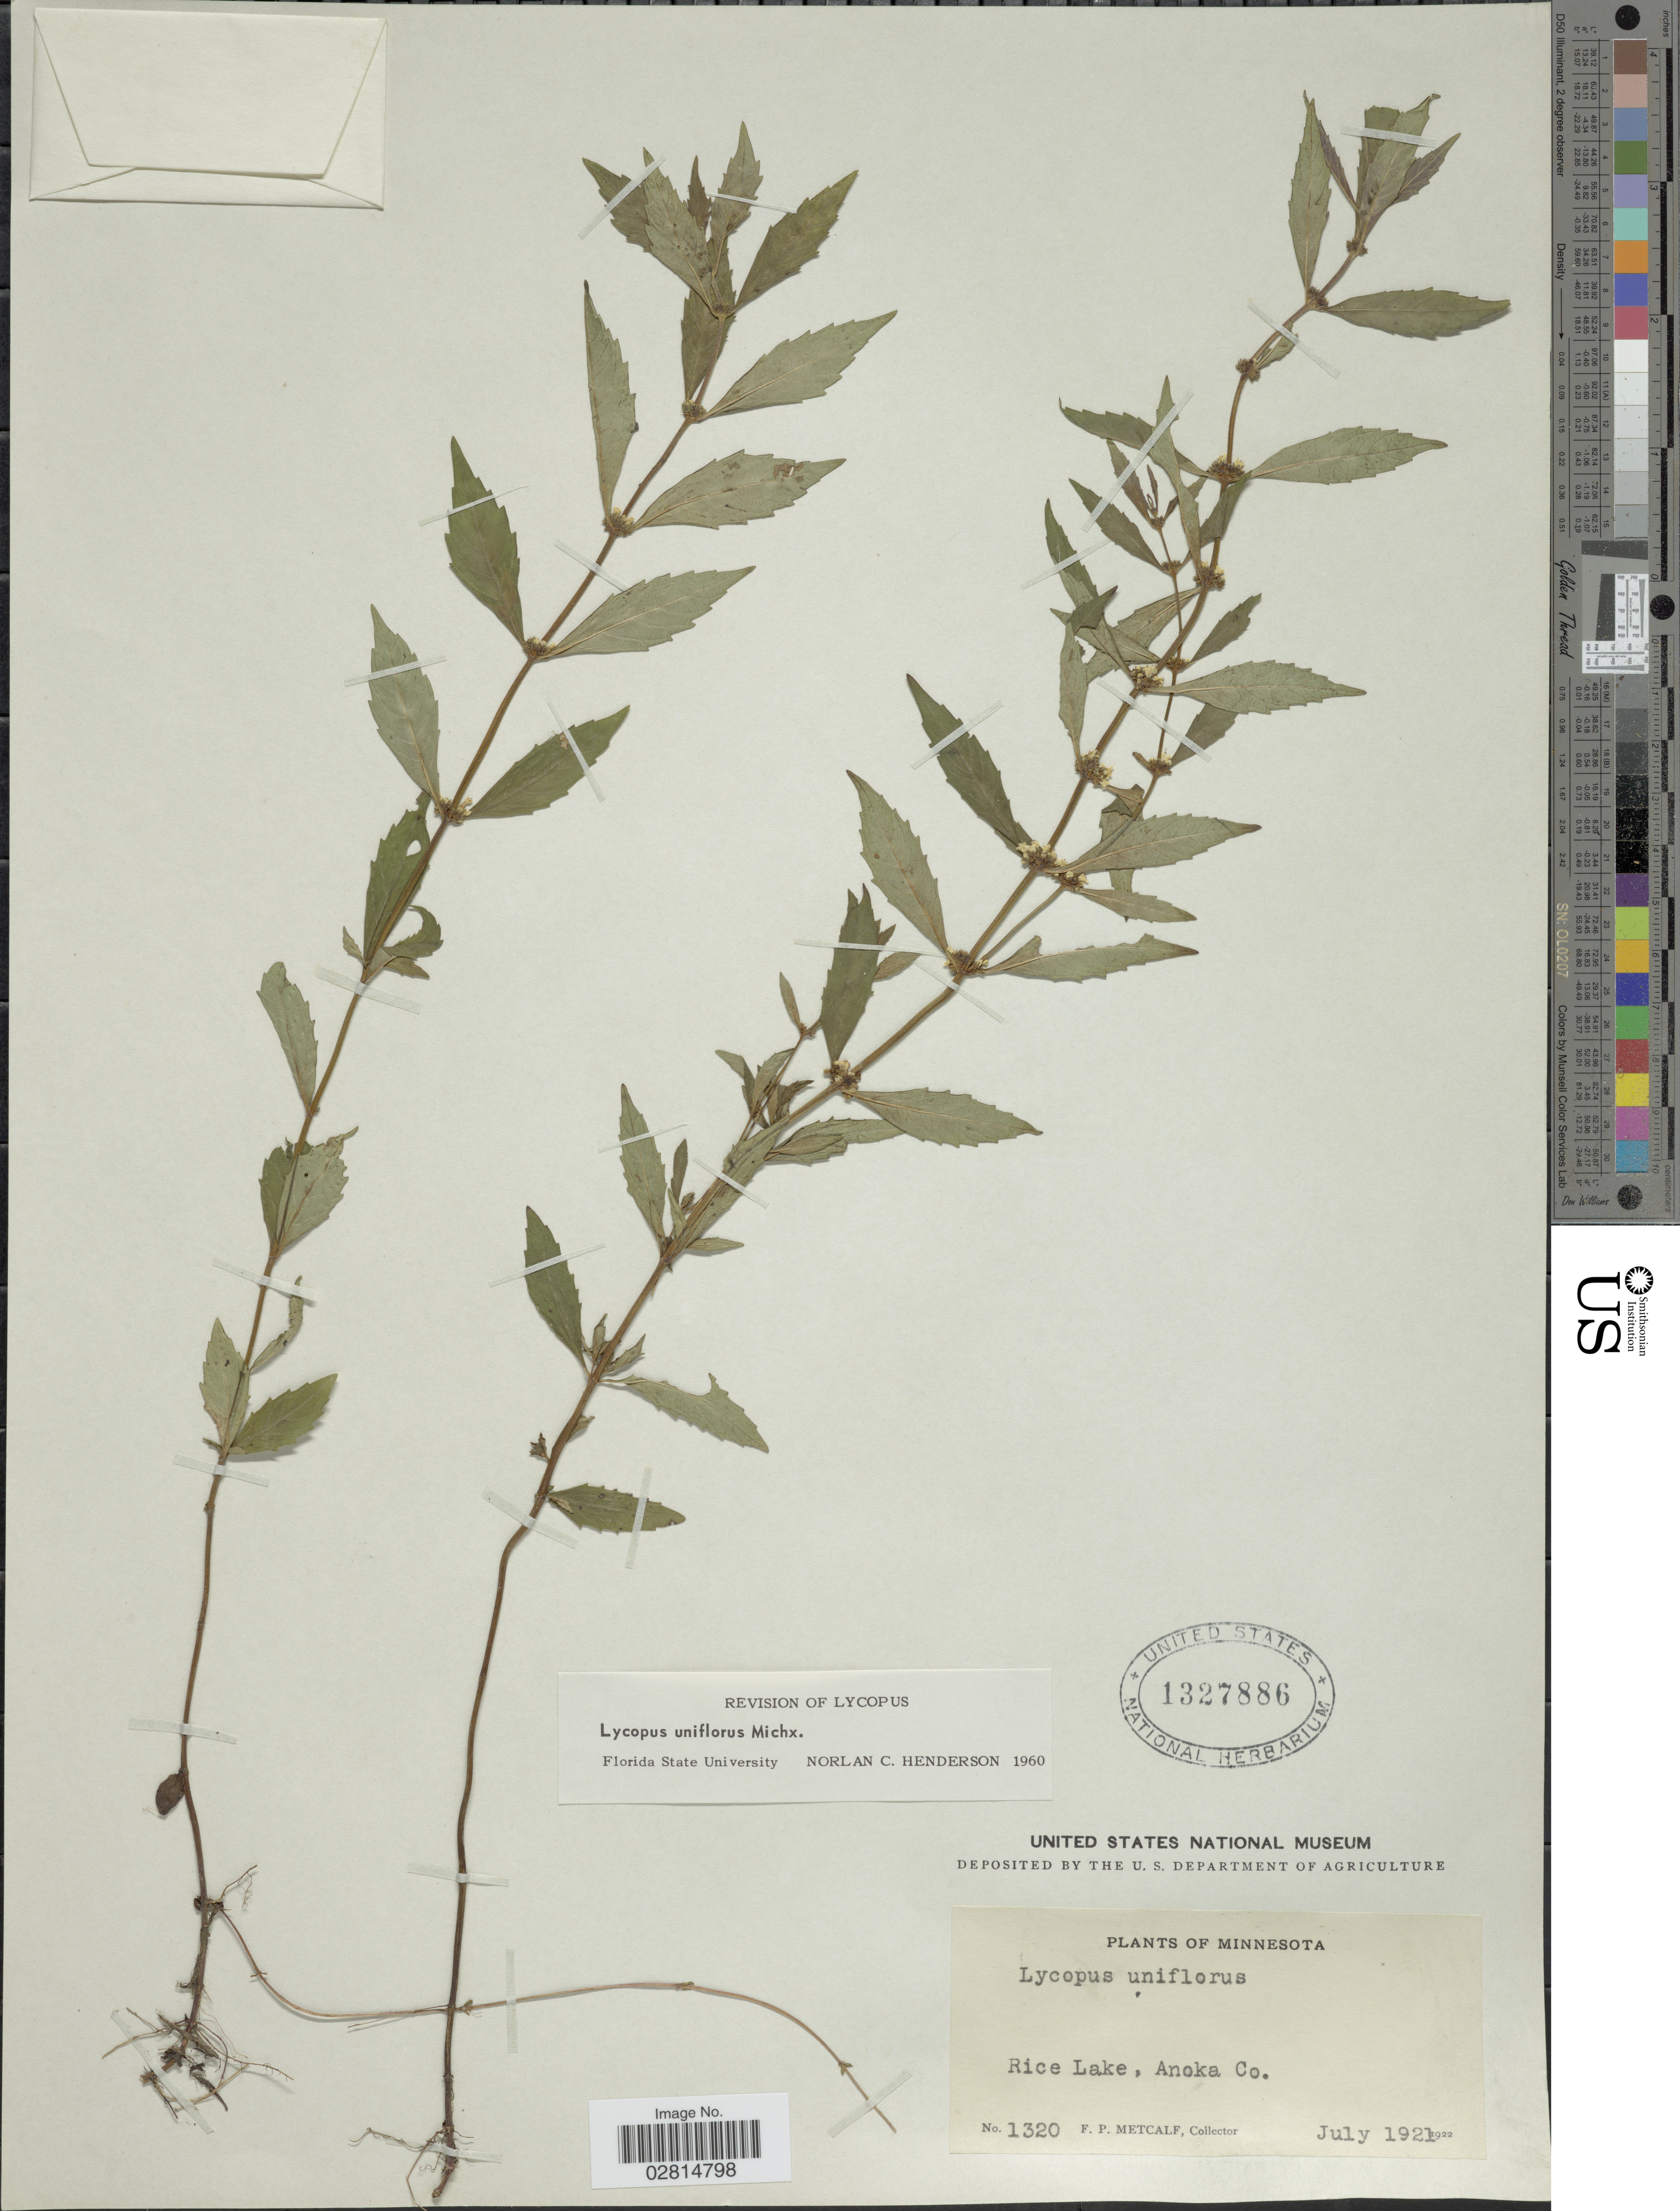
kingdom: Plantae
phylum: Tracheophyta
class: Magnoliopsida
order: Lamiales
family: Lamiaceae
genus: Lycopus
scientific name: Lycopus uniflorus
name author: Michx.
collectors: F. Metcalf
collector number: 1320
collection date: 1921-07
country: United States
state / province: Minnesota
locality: Rice Lake, Anoka Co.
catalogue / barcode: US 1327886